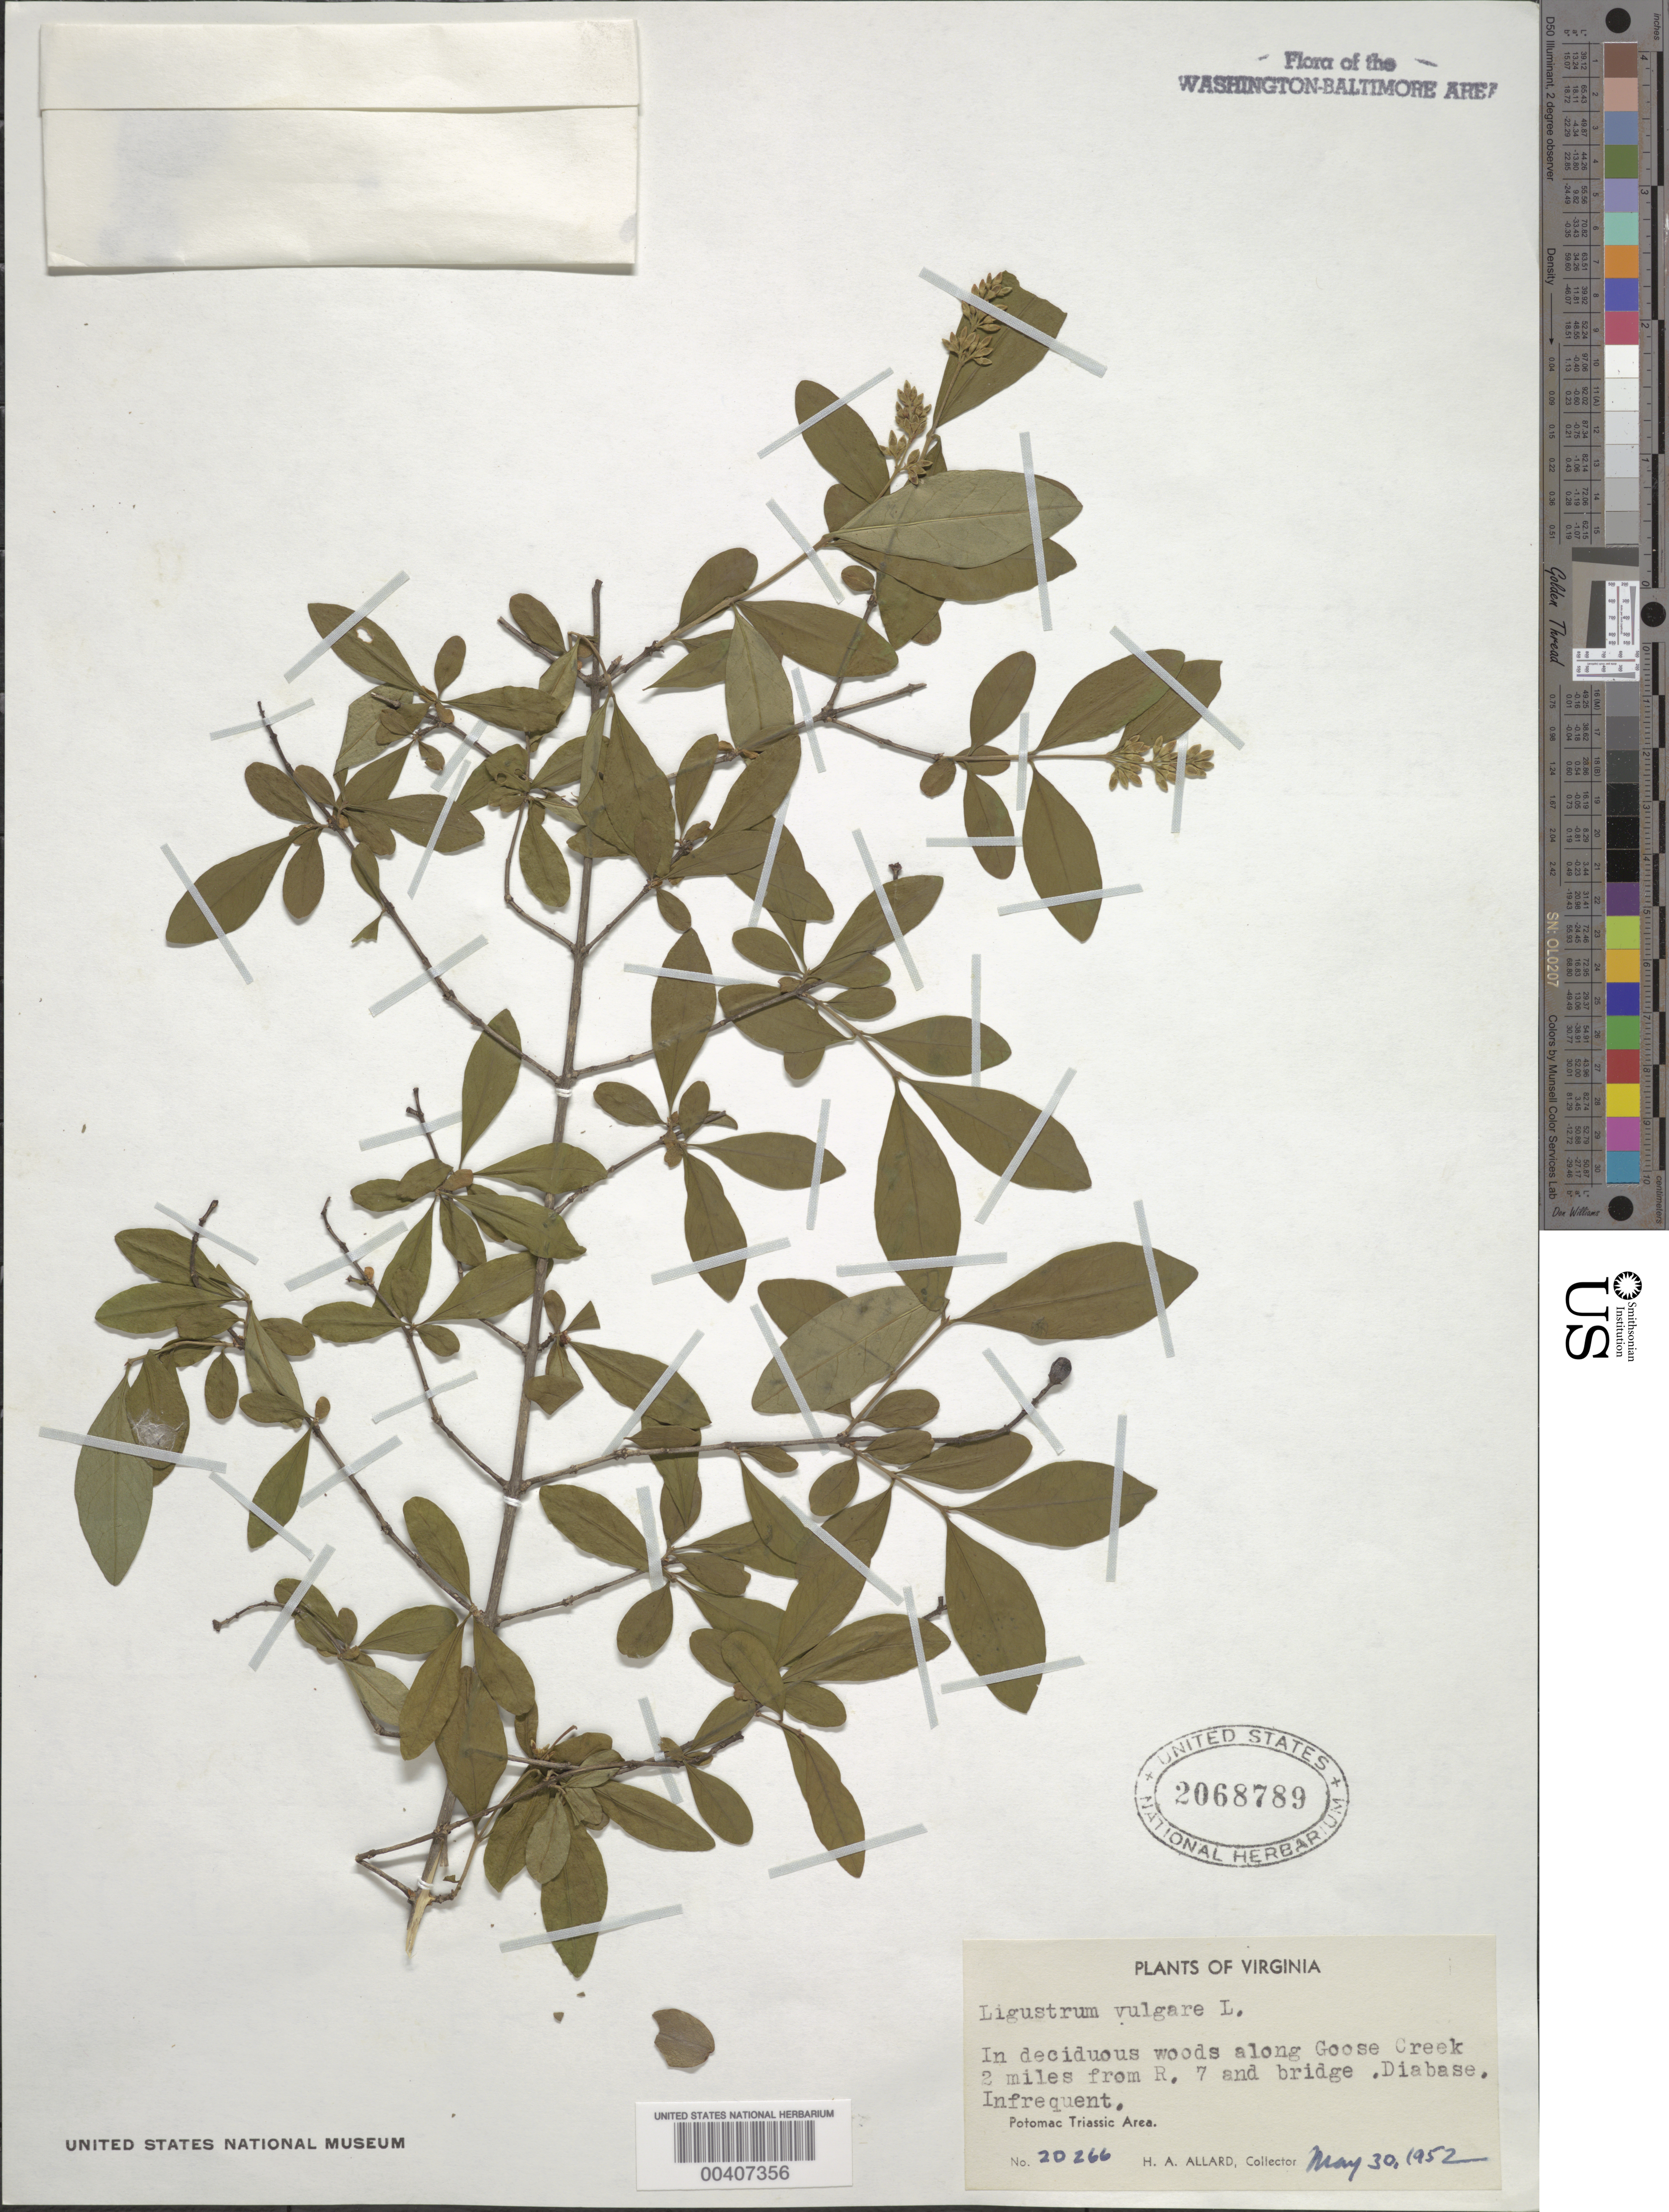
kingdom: Plantae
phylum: Tracheophyta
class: Magnoliopsida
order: Lamiales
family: Oleaceae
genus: Ligustrum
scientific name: Ligustrum vulgare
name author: L.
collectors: H. A. Allard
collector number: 20266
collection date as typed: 30 May 1952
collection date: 1952-05-30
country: United States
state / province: Virginia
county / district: Loudoun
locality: Goose Creek near Route 7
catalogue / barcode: US 2068789